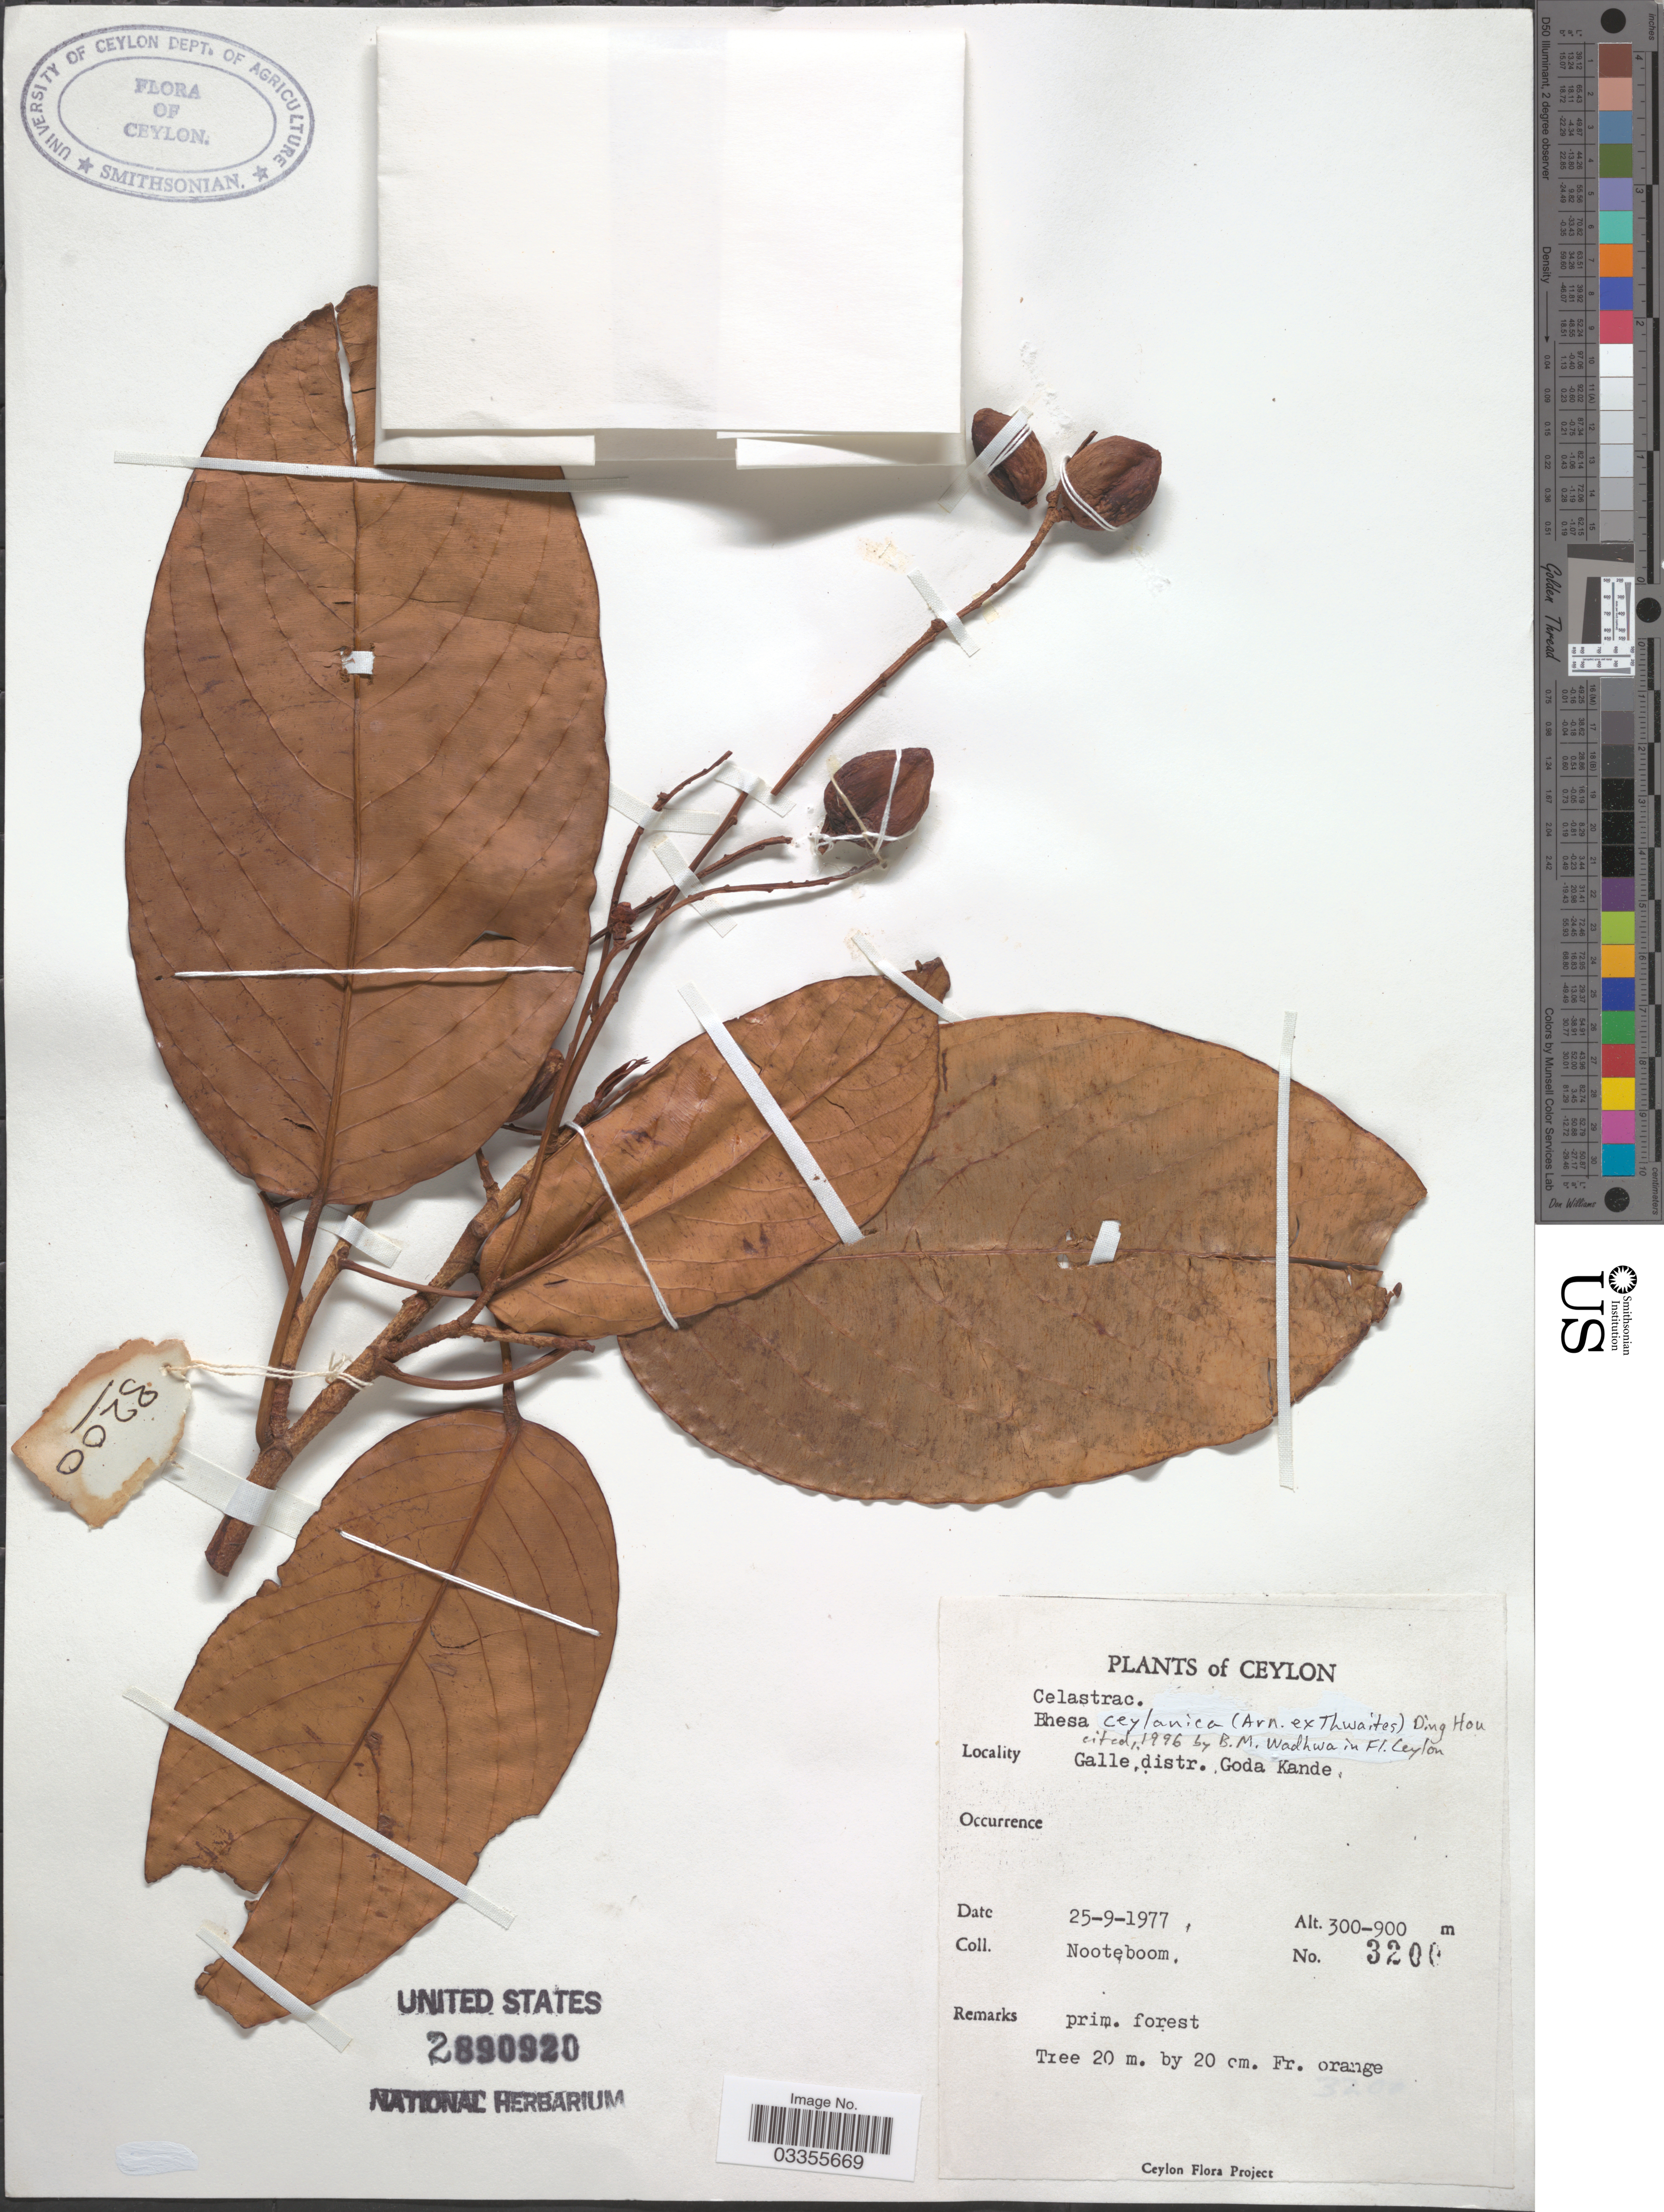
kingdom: Plantae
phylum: Tracheophyta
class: Magnoliopsida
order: Malpighiales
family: Centroplacaceae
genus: Bhesa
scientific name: Bhesa ceylanica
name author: (Arn. ex Thwaites) Ding Hou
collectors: Nooteboom, --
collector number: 3200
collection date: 1977-09-25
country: Sri Lanka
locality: Ceylon. Galle distr. Goda Kande.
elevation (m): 300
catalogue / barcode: US 2890920